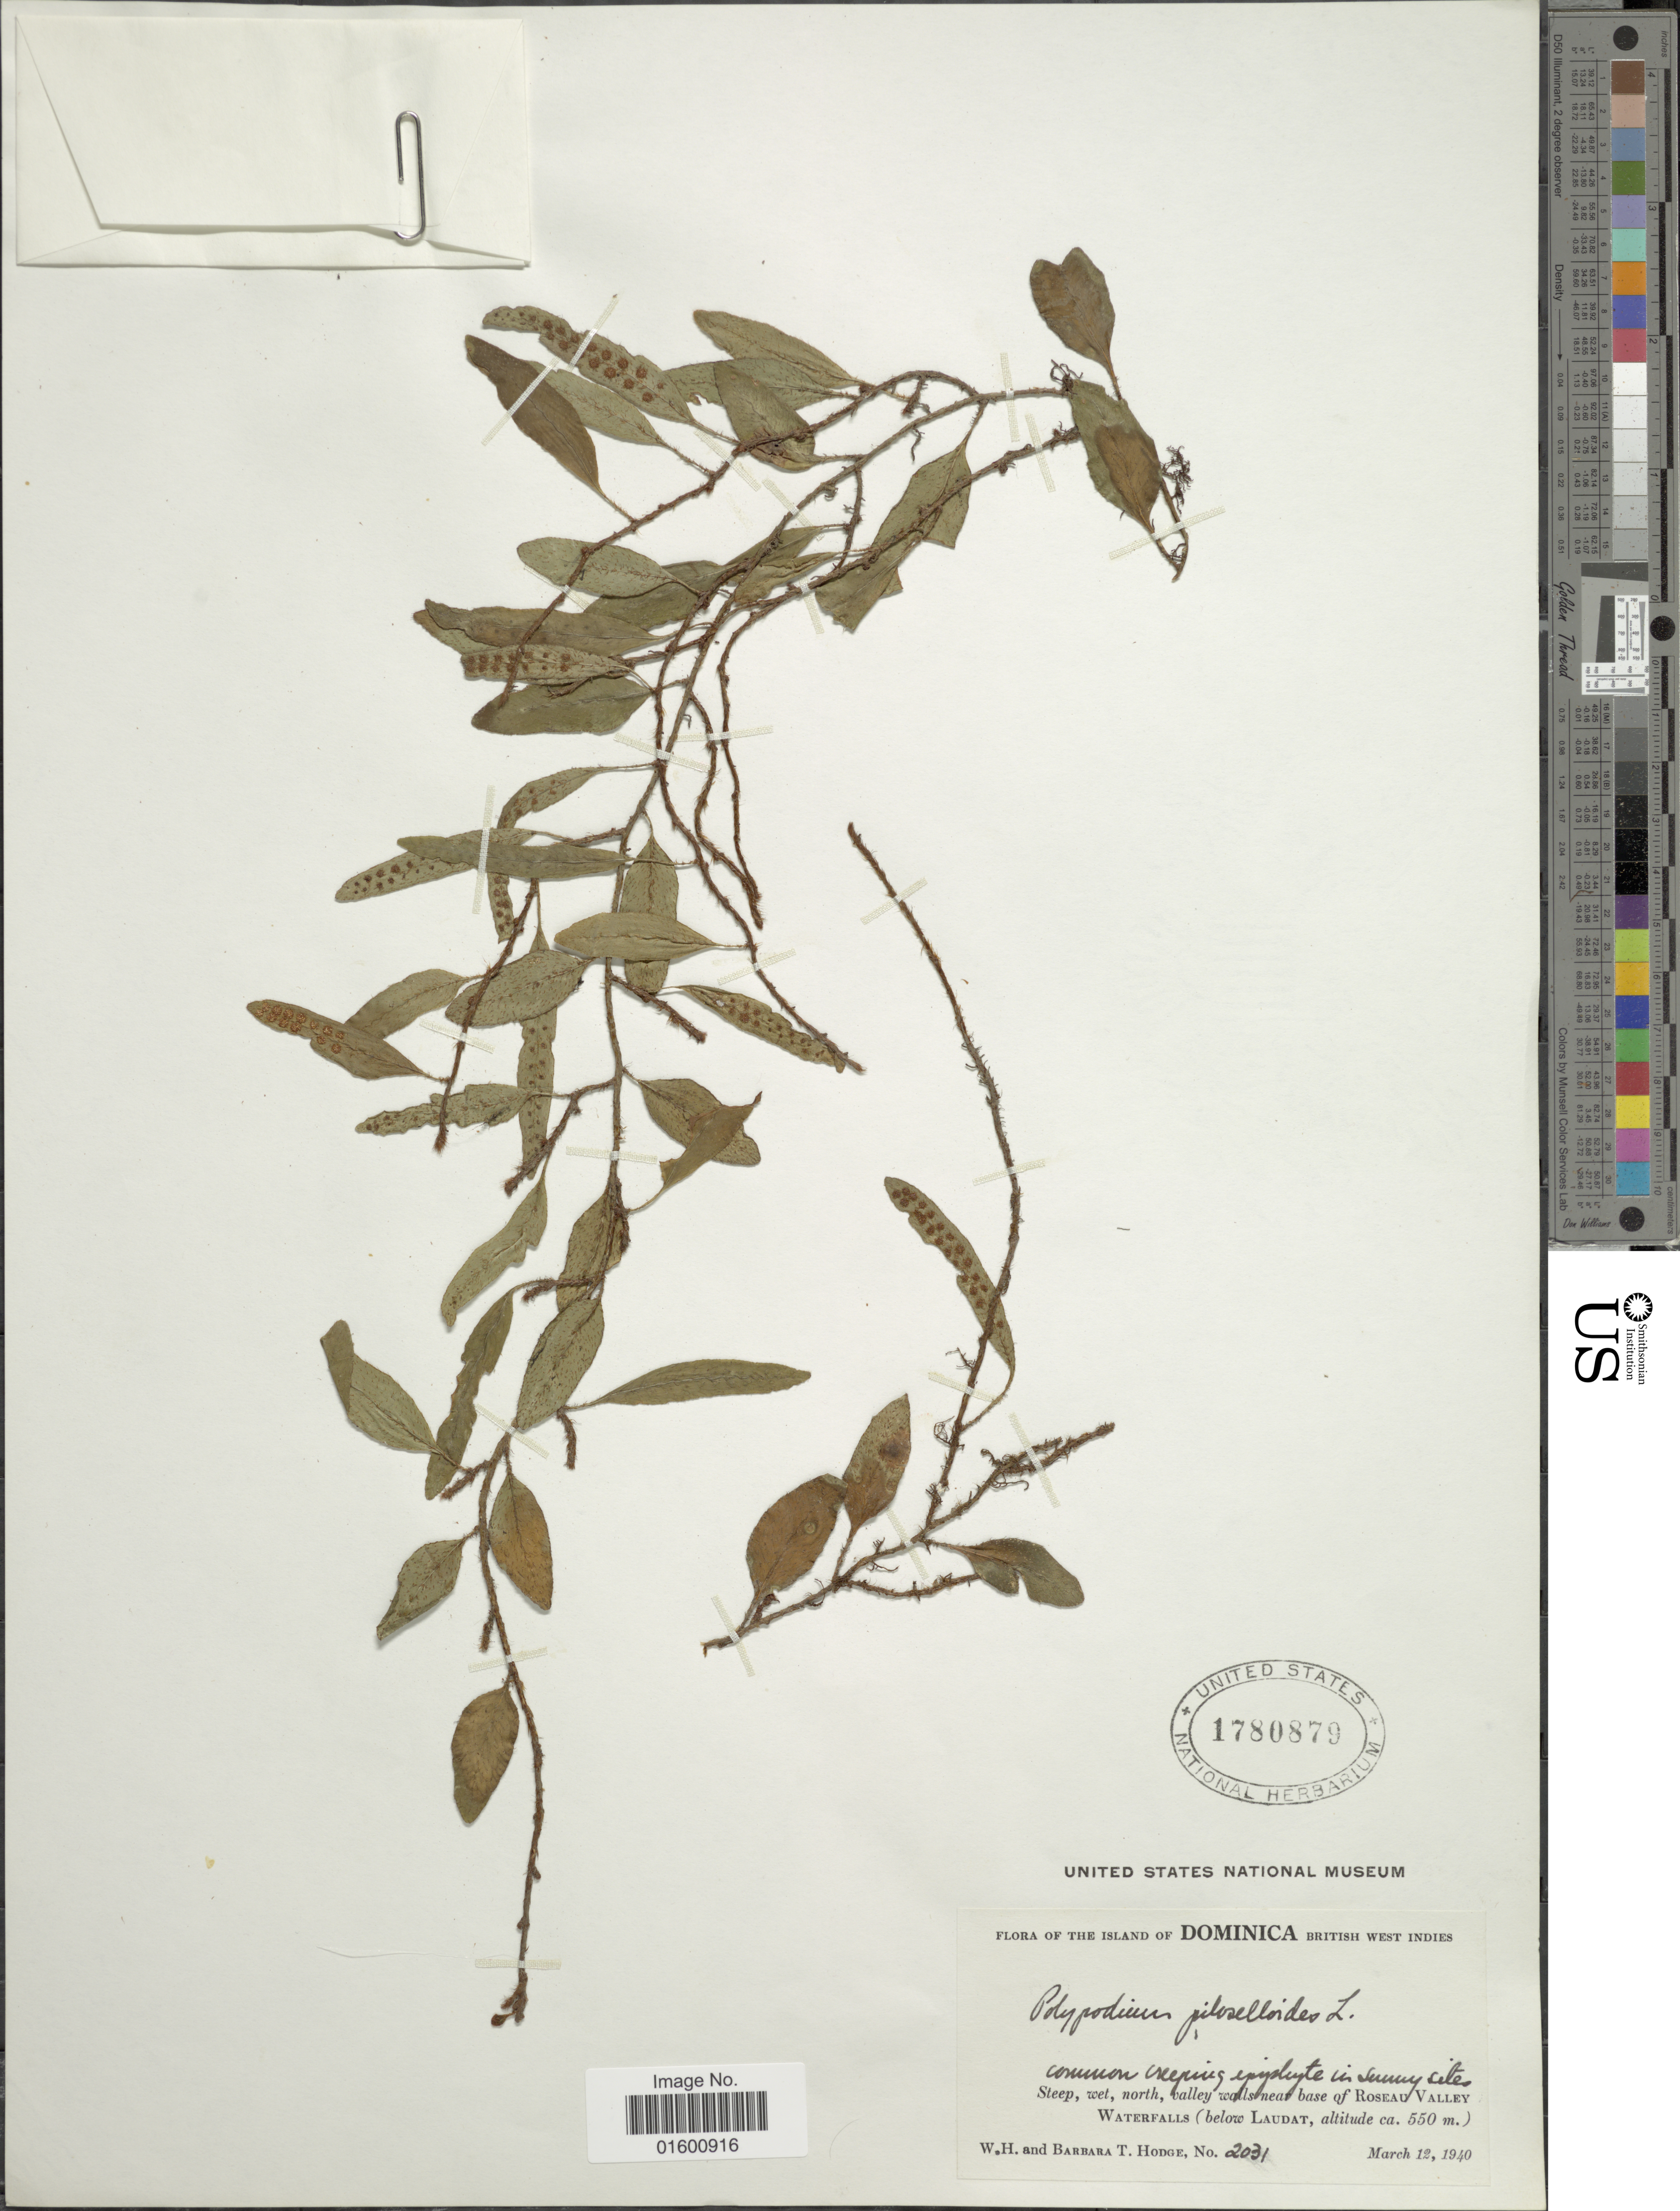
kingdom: Plantae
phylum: Tracheophyta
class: Polypodiopsida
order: Polypodiales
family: Polypodiaceae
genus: Microgramma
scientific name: Microgramma piloselloides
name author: (L.) Copel.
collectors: W. Hodge & B. Hodge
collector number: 2031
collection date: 1940-03-12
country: Dominica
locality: Sleep, wet, valley near base of Rosaeau Valley Waterfalls (below Laudat)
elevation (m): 550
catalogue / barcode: US 1780879